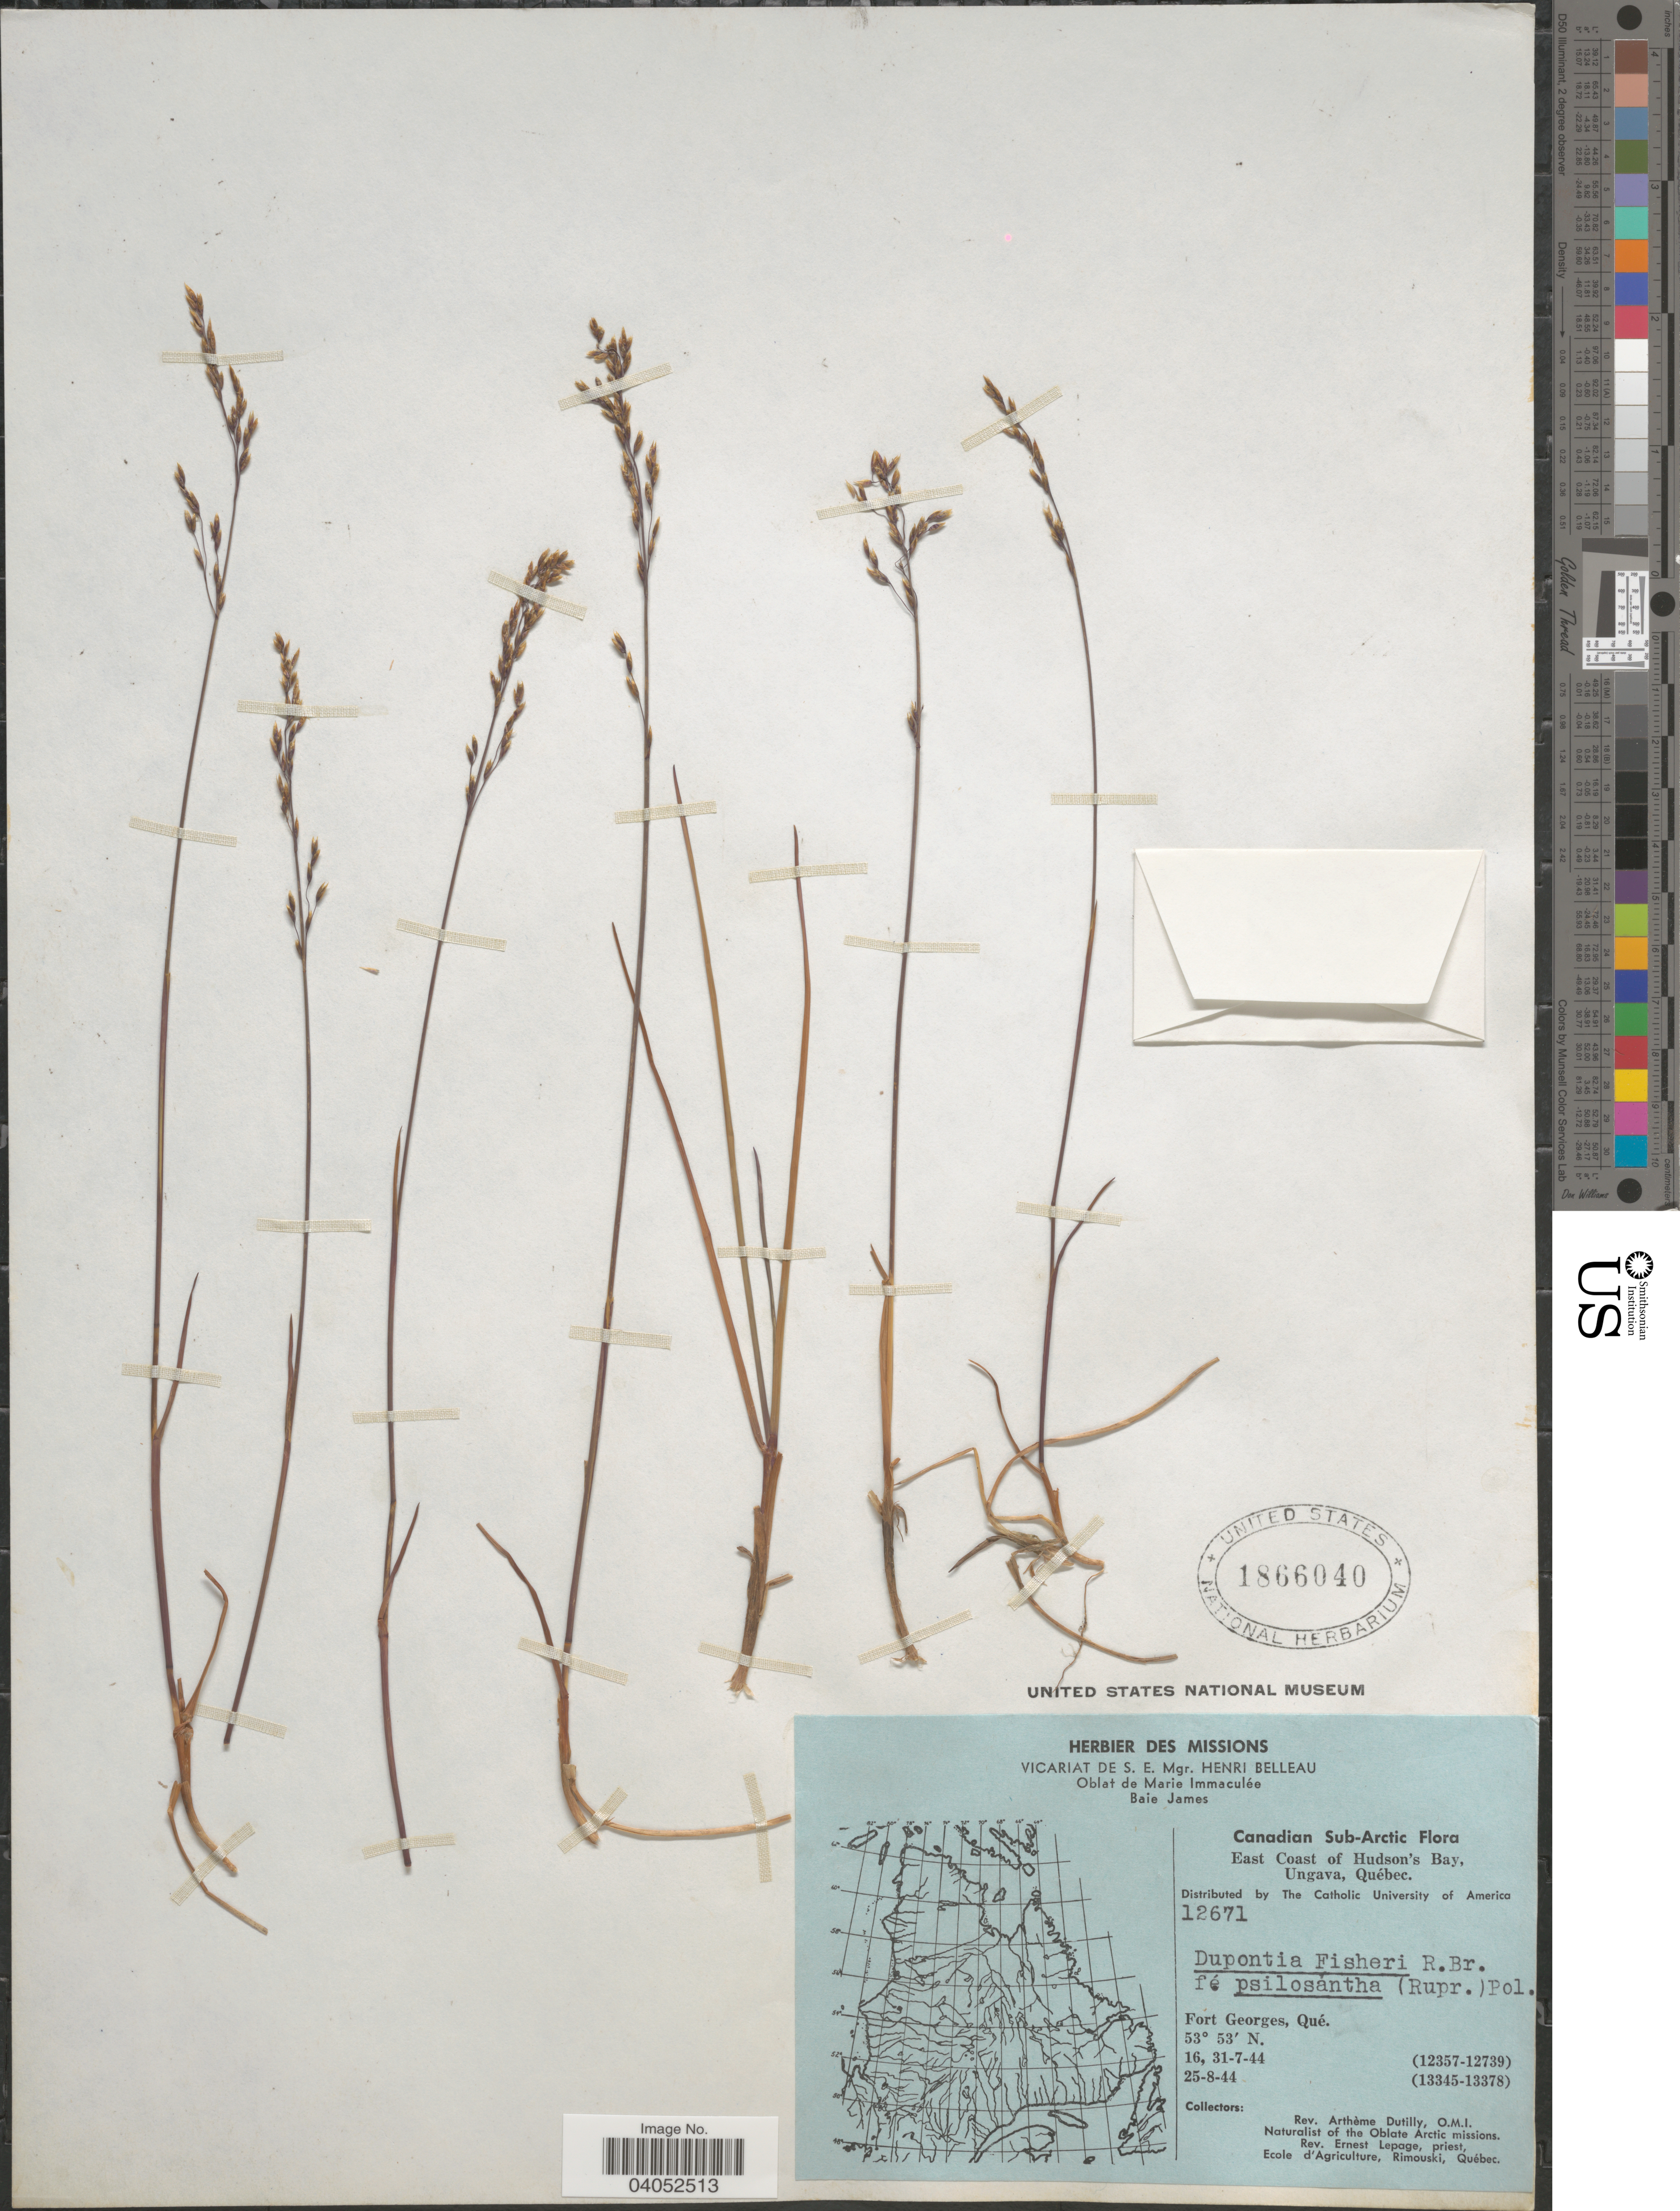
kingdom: Plantae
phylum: Tracheophyta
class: Liliopsida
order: Poales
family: Poaceae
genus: Dupontia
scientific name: Dupontia micrantha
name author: Holm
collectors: A. Dutilly & E. Lepage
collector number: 12671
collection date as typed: Transcribed d/m/y: 16/7/44 to 31/7/44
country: Canada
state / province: Quebec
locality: Canadian Sub-Arctic. East Coast of Hudson's Bay, Ungava. Fort Georges.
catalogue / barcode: US 1866040